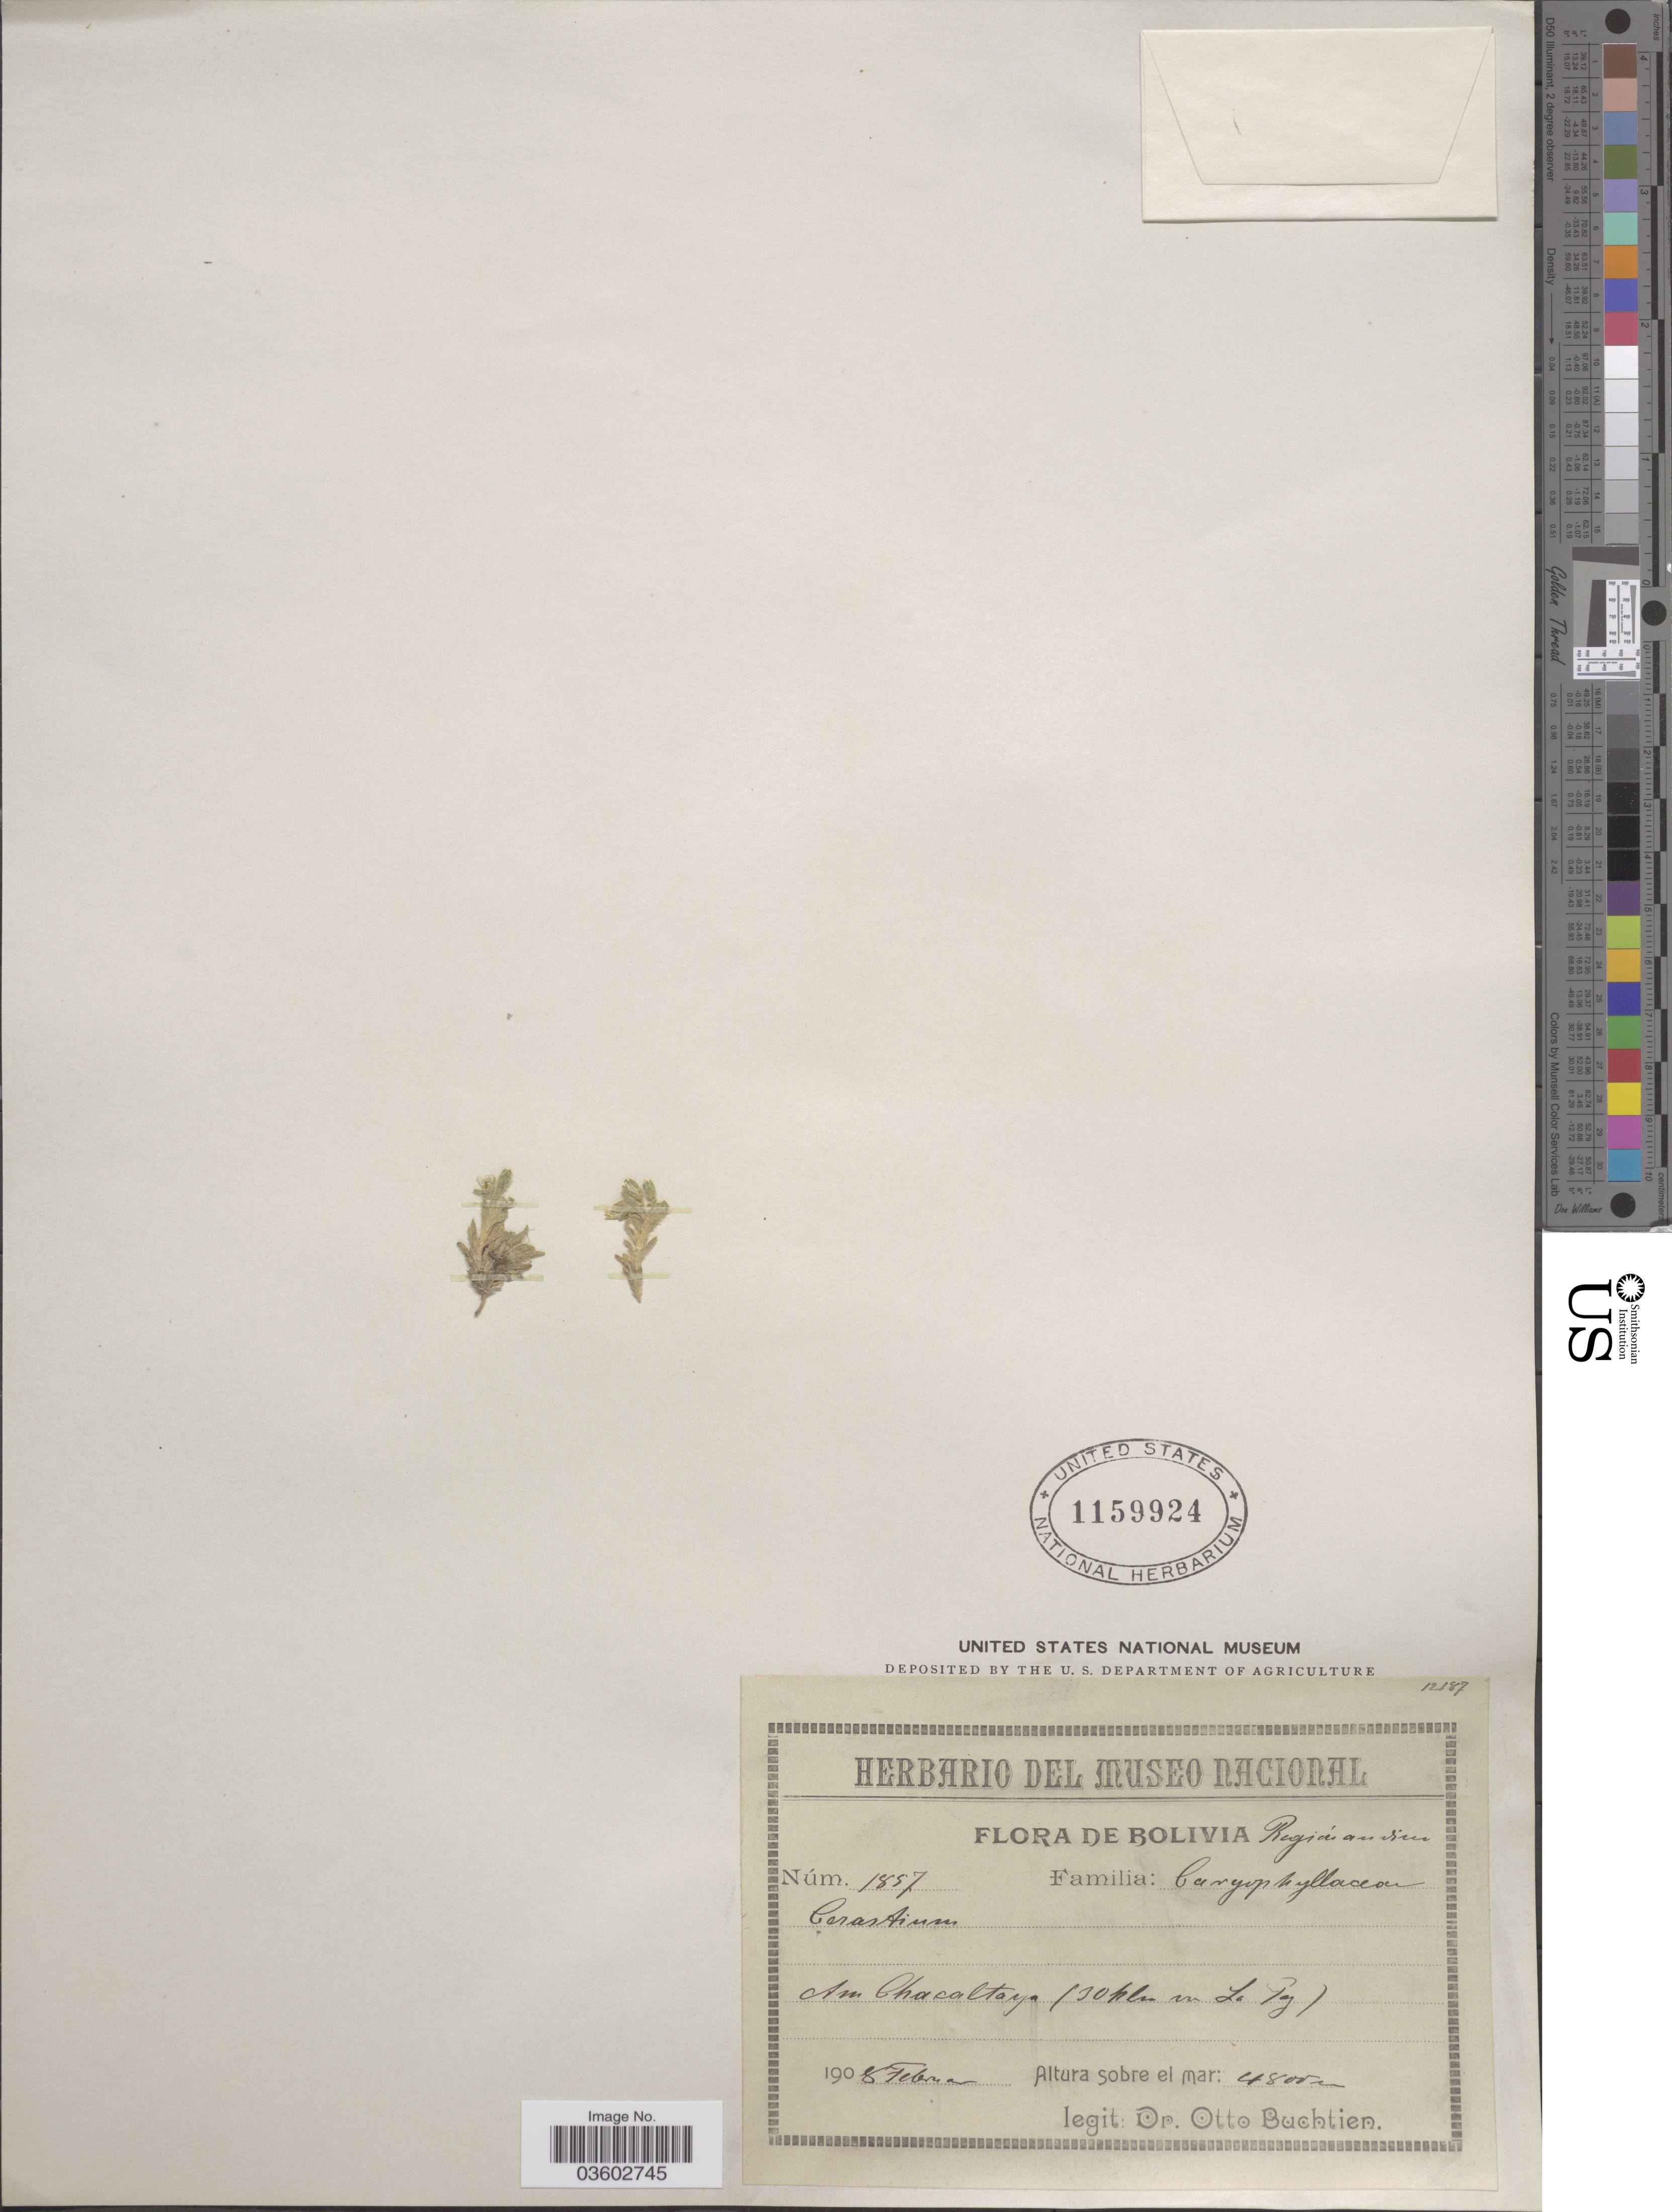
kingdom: Plantae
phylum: Tracheophyta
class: Magnoliopsida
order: Caryophyllales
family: Caryophyllaceae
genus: Cerastium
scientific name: Cerastium sp.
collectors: O. Buchtien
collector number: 1857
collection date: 1908-02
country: Bolivia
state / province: La Paz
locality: Región andine. Am Chacaltoya (30 km in La Paz).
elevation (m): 4800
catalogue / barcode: US 1159924